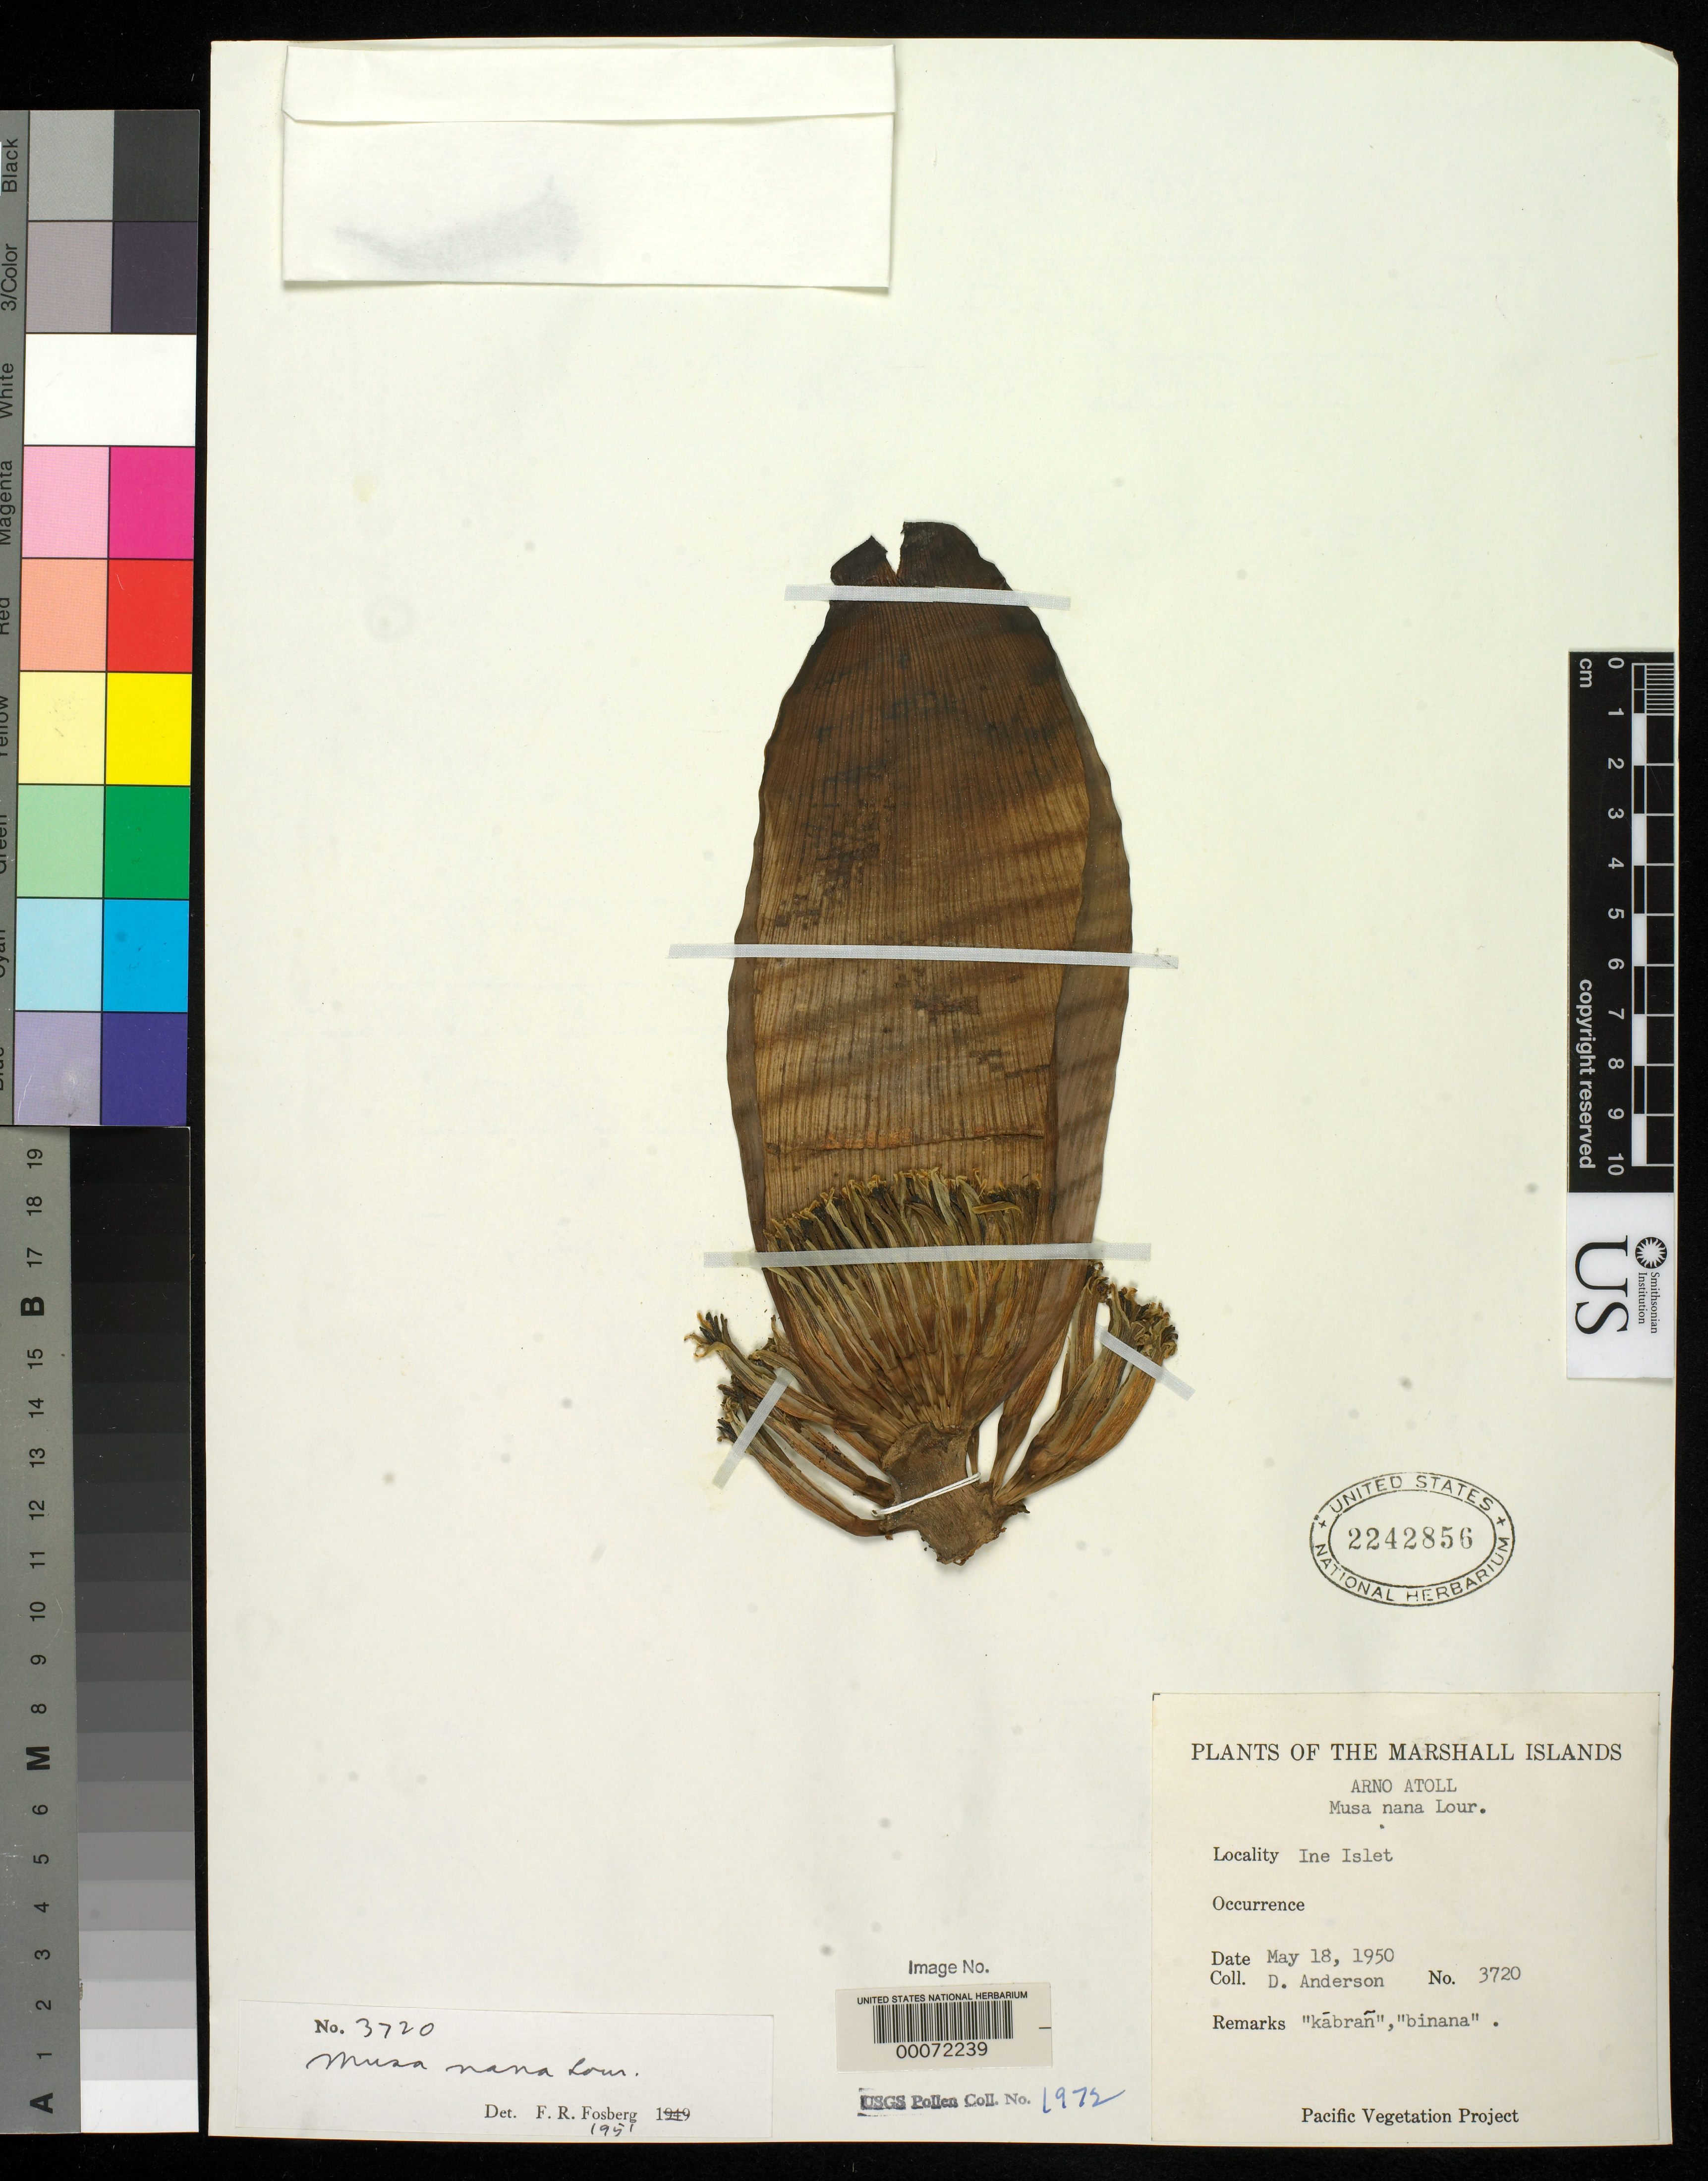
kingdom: Plantae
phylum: Tracheophyta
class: Liliopsida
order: Zingiberales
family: Musaceae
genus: Musa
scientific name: Musa nana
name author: Lour.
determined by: Fosberg, F. R.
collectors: D. Anderson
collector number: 3720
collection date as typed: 18 May 1950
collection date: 1950-05-18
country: Marshall Islands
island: Arno Atoll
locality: ine Islet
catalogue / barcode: US 2242856